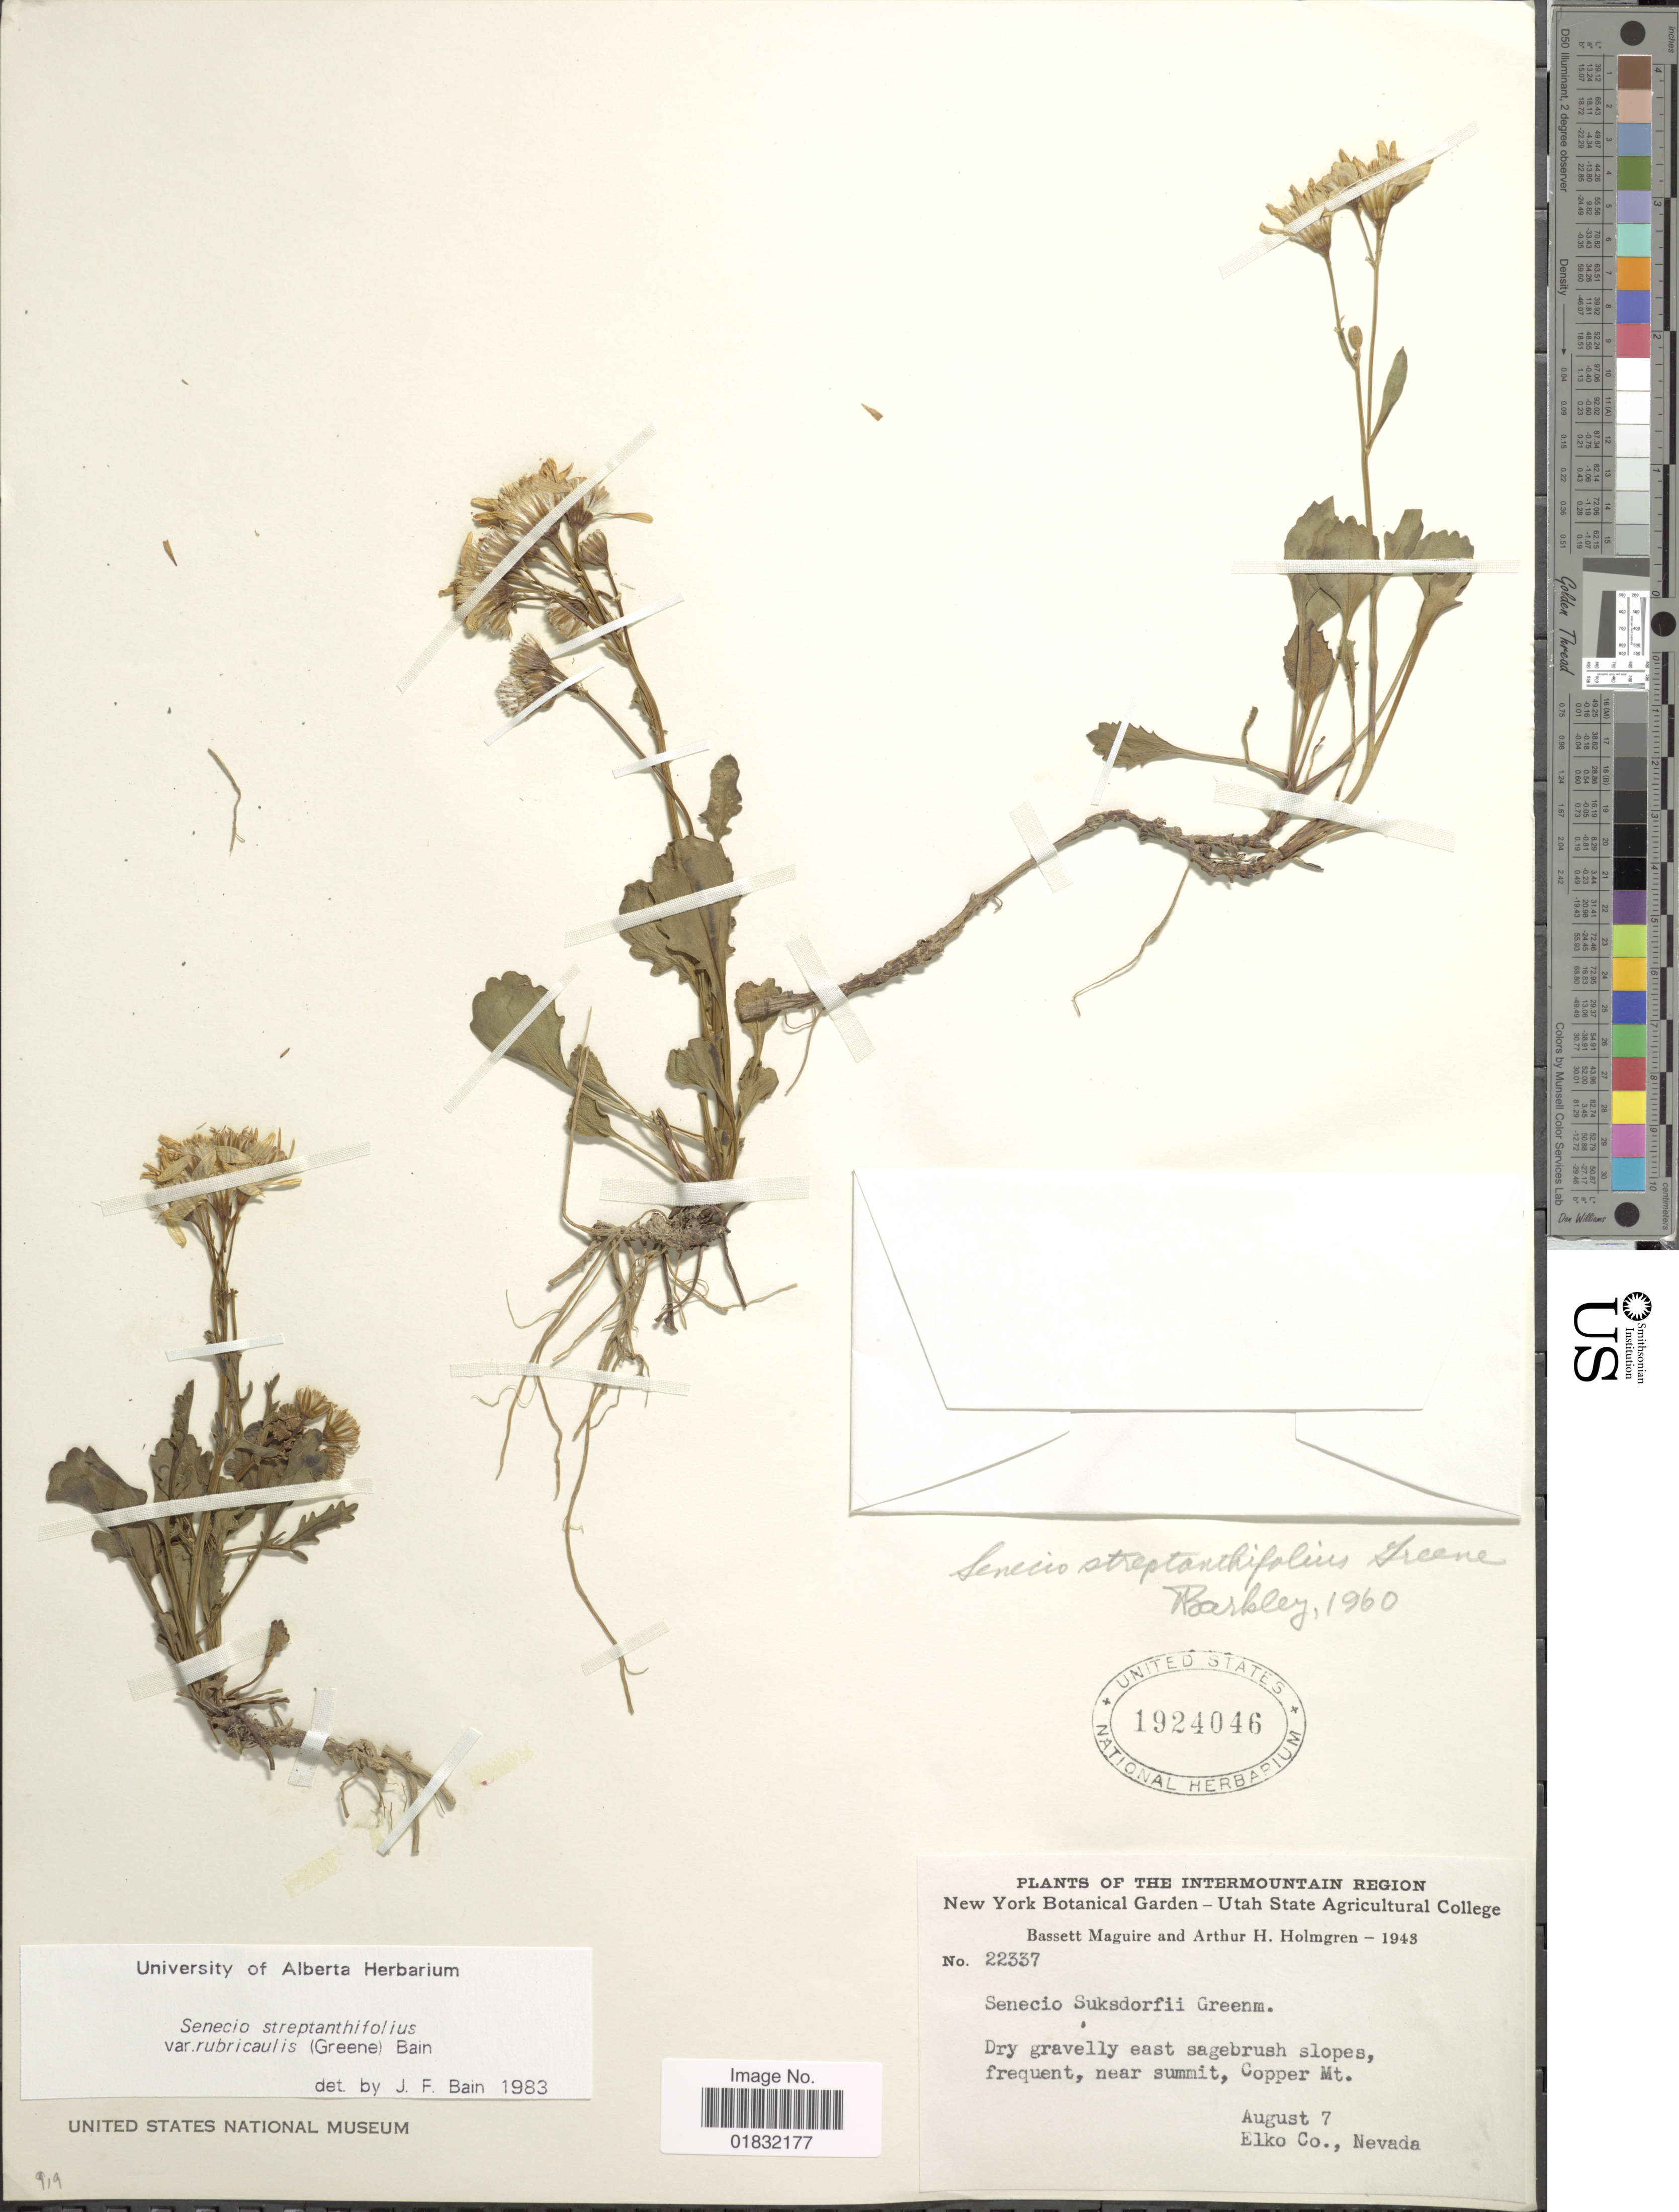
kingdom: Plantae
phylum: Tracheophyta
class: Magnoliopsida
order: Asterales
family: Asteraceae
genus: Packera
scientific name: Packera streptanthifolia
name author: (Greene) W.A. Weber & Á. Löve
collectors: B. Maguire & A. H. Holmgren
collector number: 22337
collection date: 1943-08-07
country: United States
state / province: Nevada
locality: The Intermountain Region, Dry gravelly east sagebrush slopes, frequent, near summit, Copper Mt, Elko Co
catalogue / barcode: US 1924046